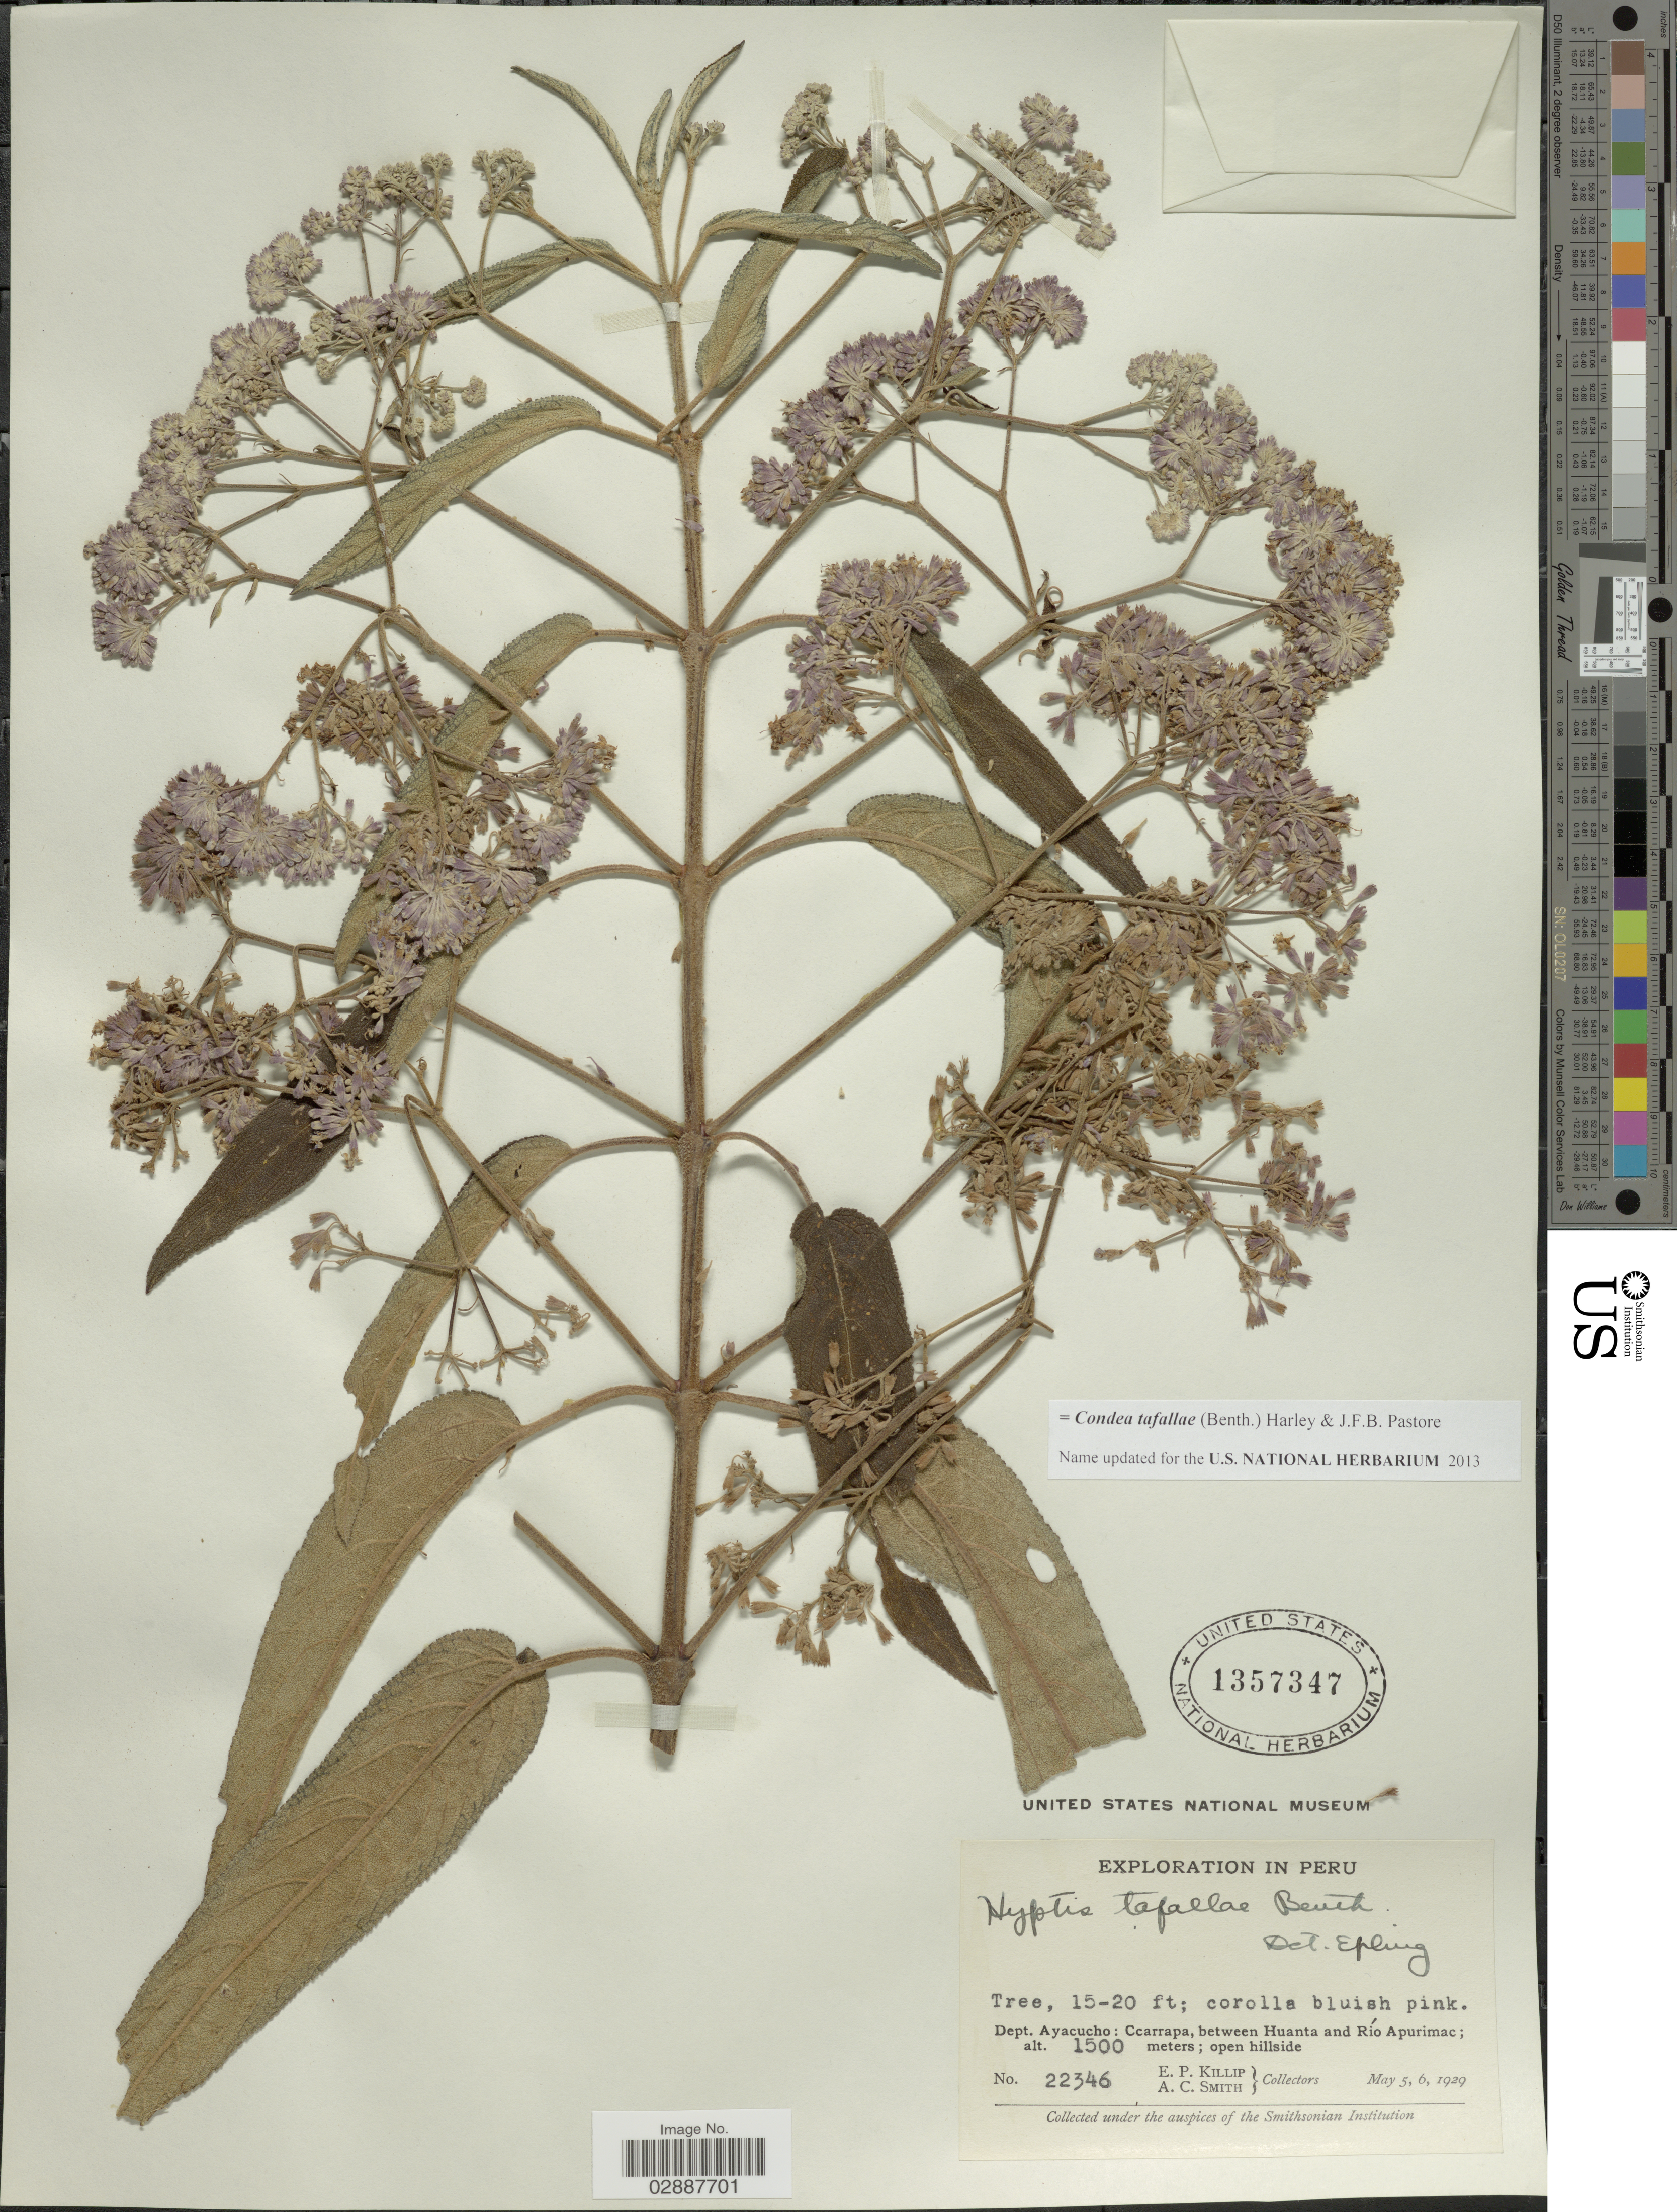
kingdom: Plantae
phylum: Tracheophyta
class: Magnoliopsida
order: Lamiales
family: Lamiaceae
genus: Condea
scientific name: Condea tafallae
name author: (Benth.) Harley & J.F.B. Pastore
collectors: E. P. Killip & A. C. Smith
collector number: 22346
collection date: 1929-05-05/1929-05-06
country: Peru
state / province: Ayacucho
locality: Ccarrapa, between Huanta and Río Apurimac.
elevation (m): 1500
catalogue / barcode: US 1357347